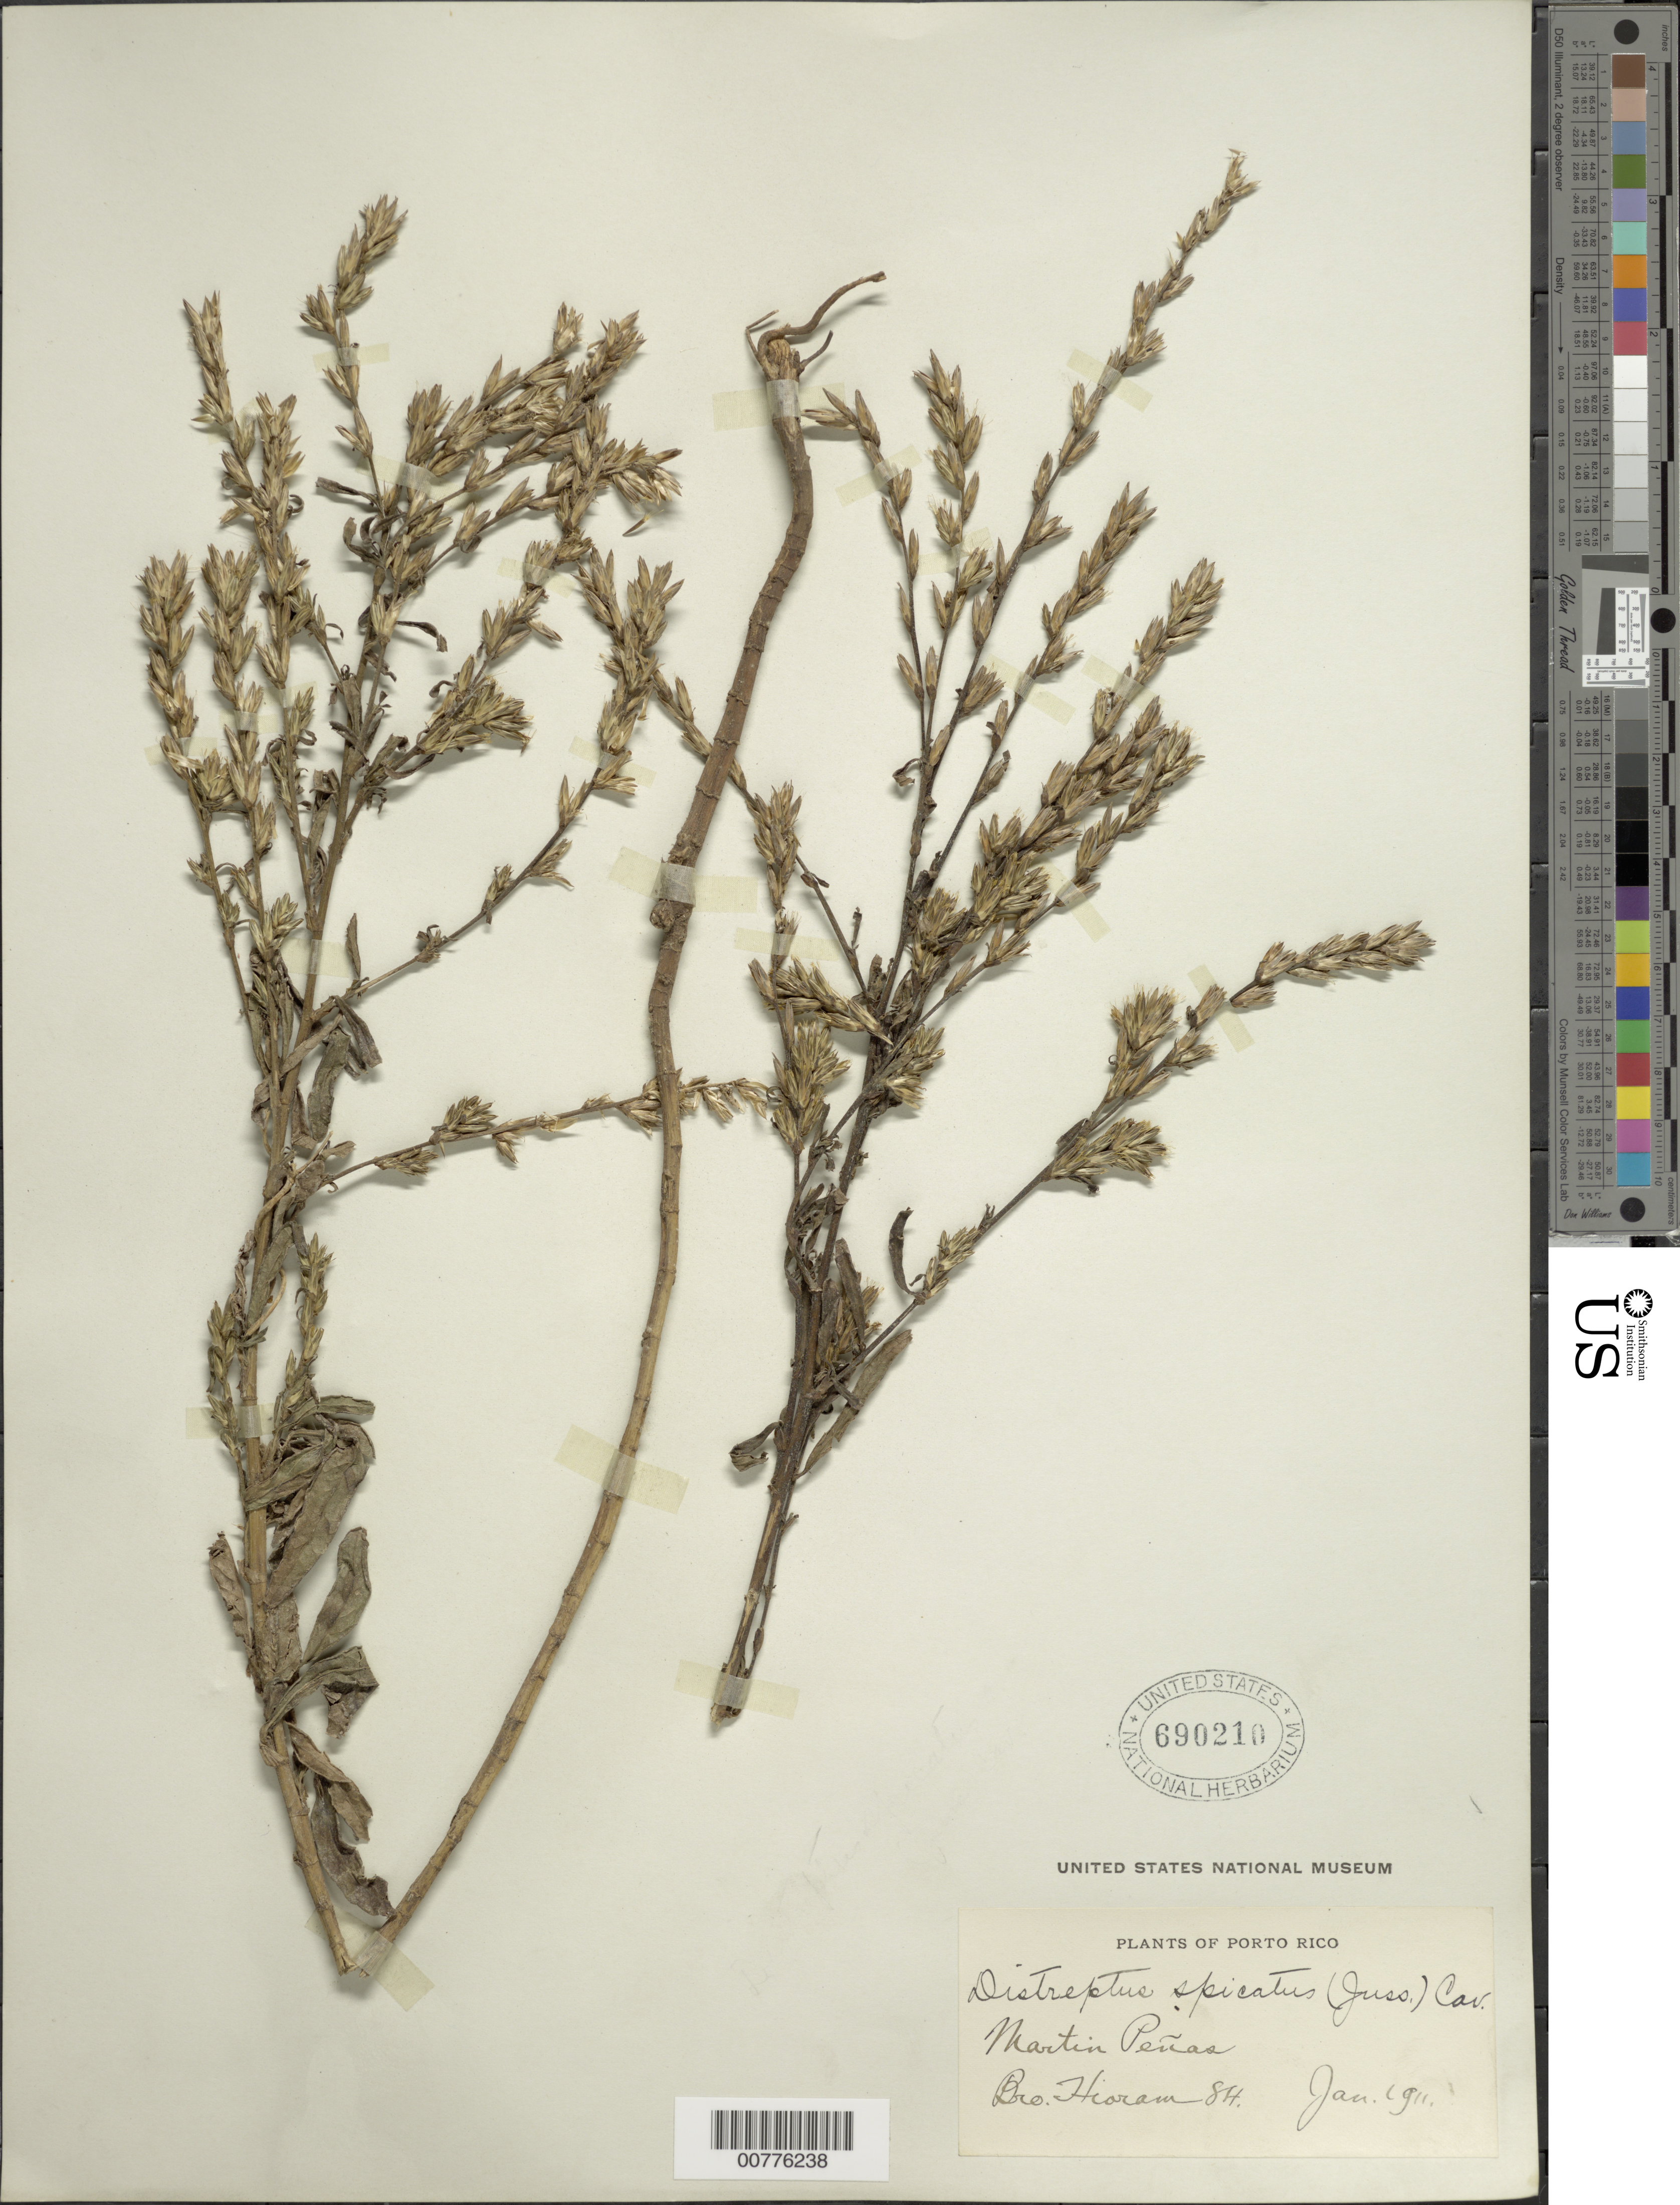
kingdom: Plantae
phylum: Tracheophyta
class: Magnoliopsida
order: Asterales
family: Asteraceae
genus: Pseudelephantopus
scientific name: Pseudelephantopus spicatus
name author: (Juss. ex Aubl.) C.F. Baker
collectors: Bro. Hioram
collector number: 84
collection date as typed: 01 Jan 1911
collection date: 1911-01-01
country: Puerto Rico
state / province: San Juan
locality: Martín Peña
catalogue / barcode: US 690210